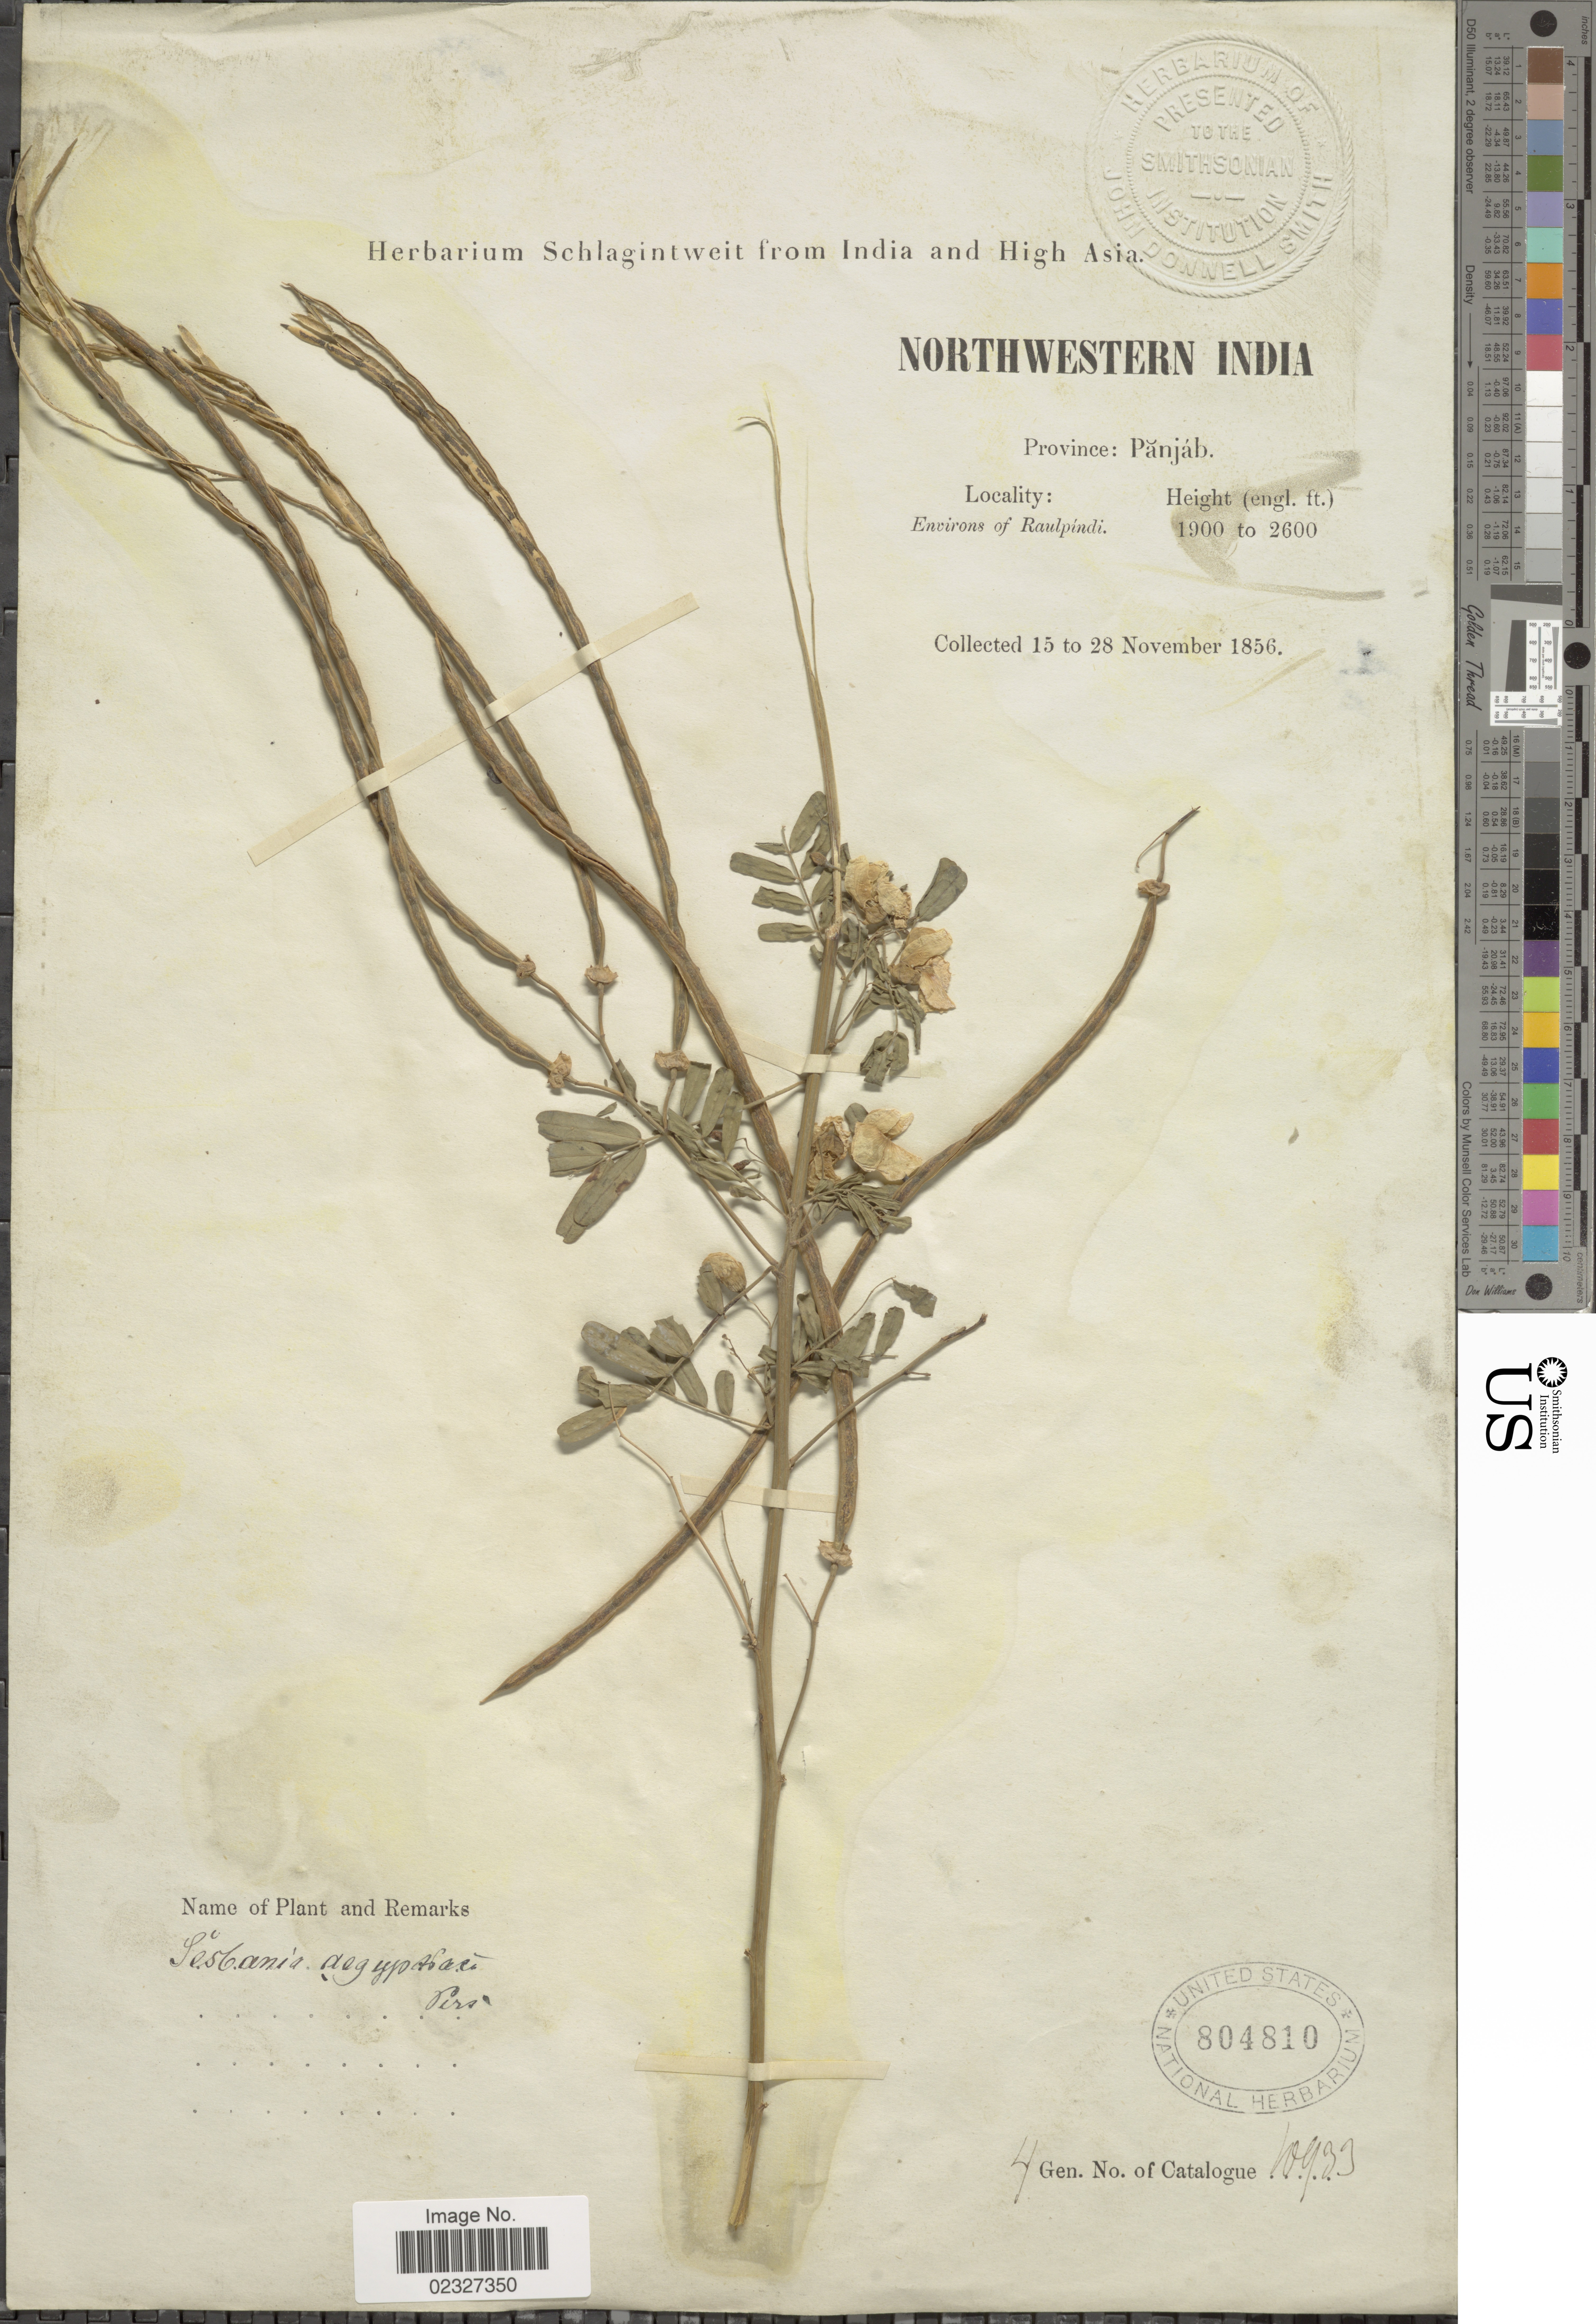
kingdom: Plantae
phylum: Tracheophyta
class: Magnoliopsida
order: Fabales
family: Fabaceae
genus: Sesbania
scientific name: Sesbania sesban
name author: (L.) Merr.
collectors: ex herb. Schlagintweit from India and High Asia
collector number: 10933?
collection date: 1856-11-15/1856-11-28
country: India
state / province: Punjab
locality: Northwestern India, Panjab, environs of Raulpindi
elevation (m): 579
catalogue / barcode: US 804810